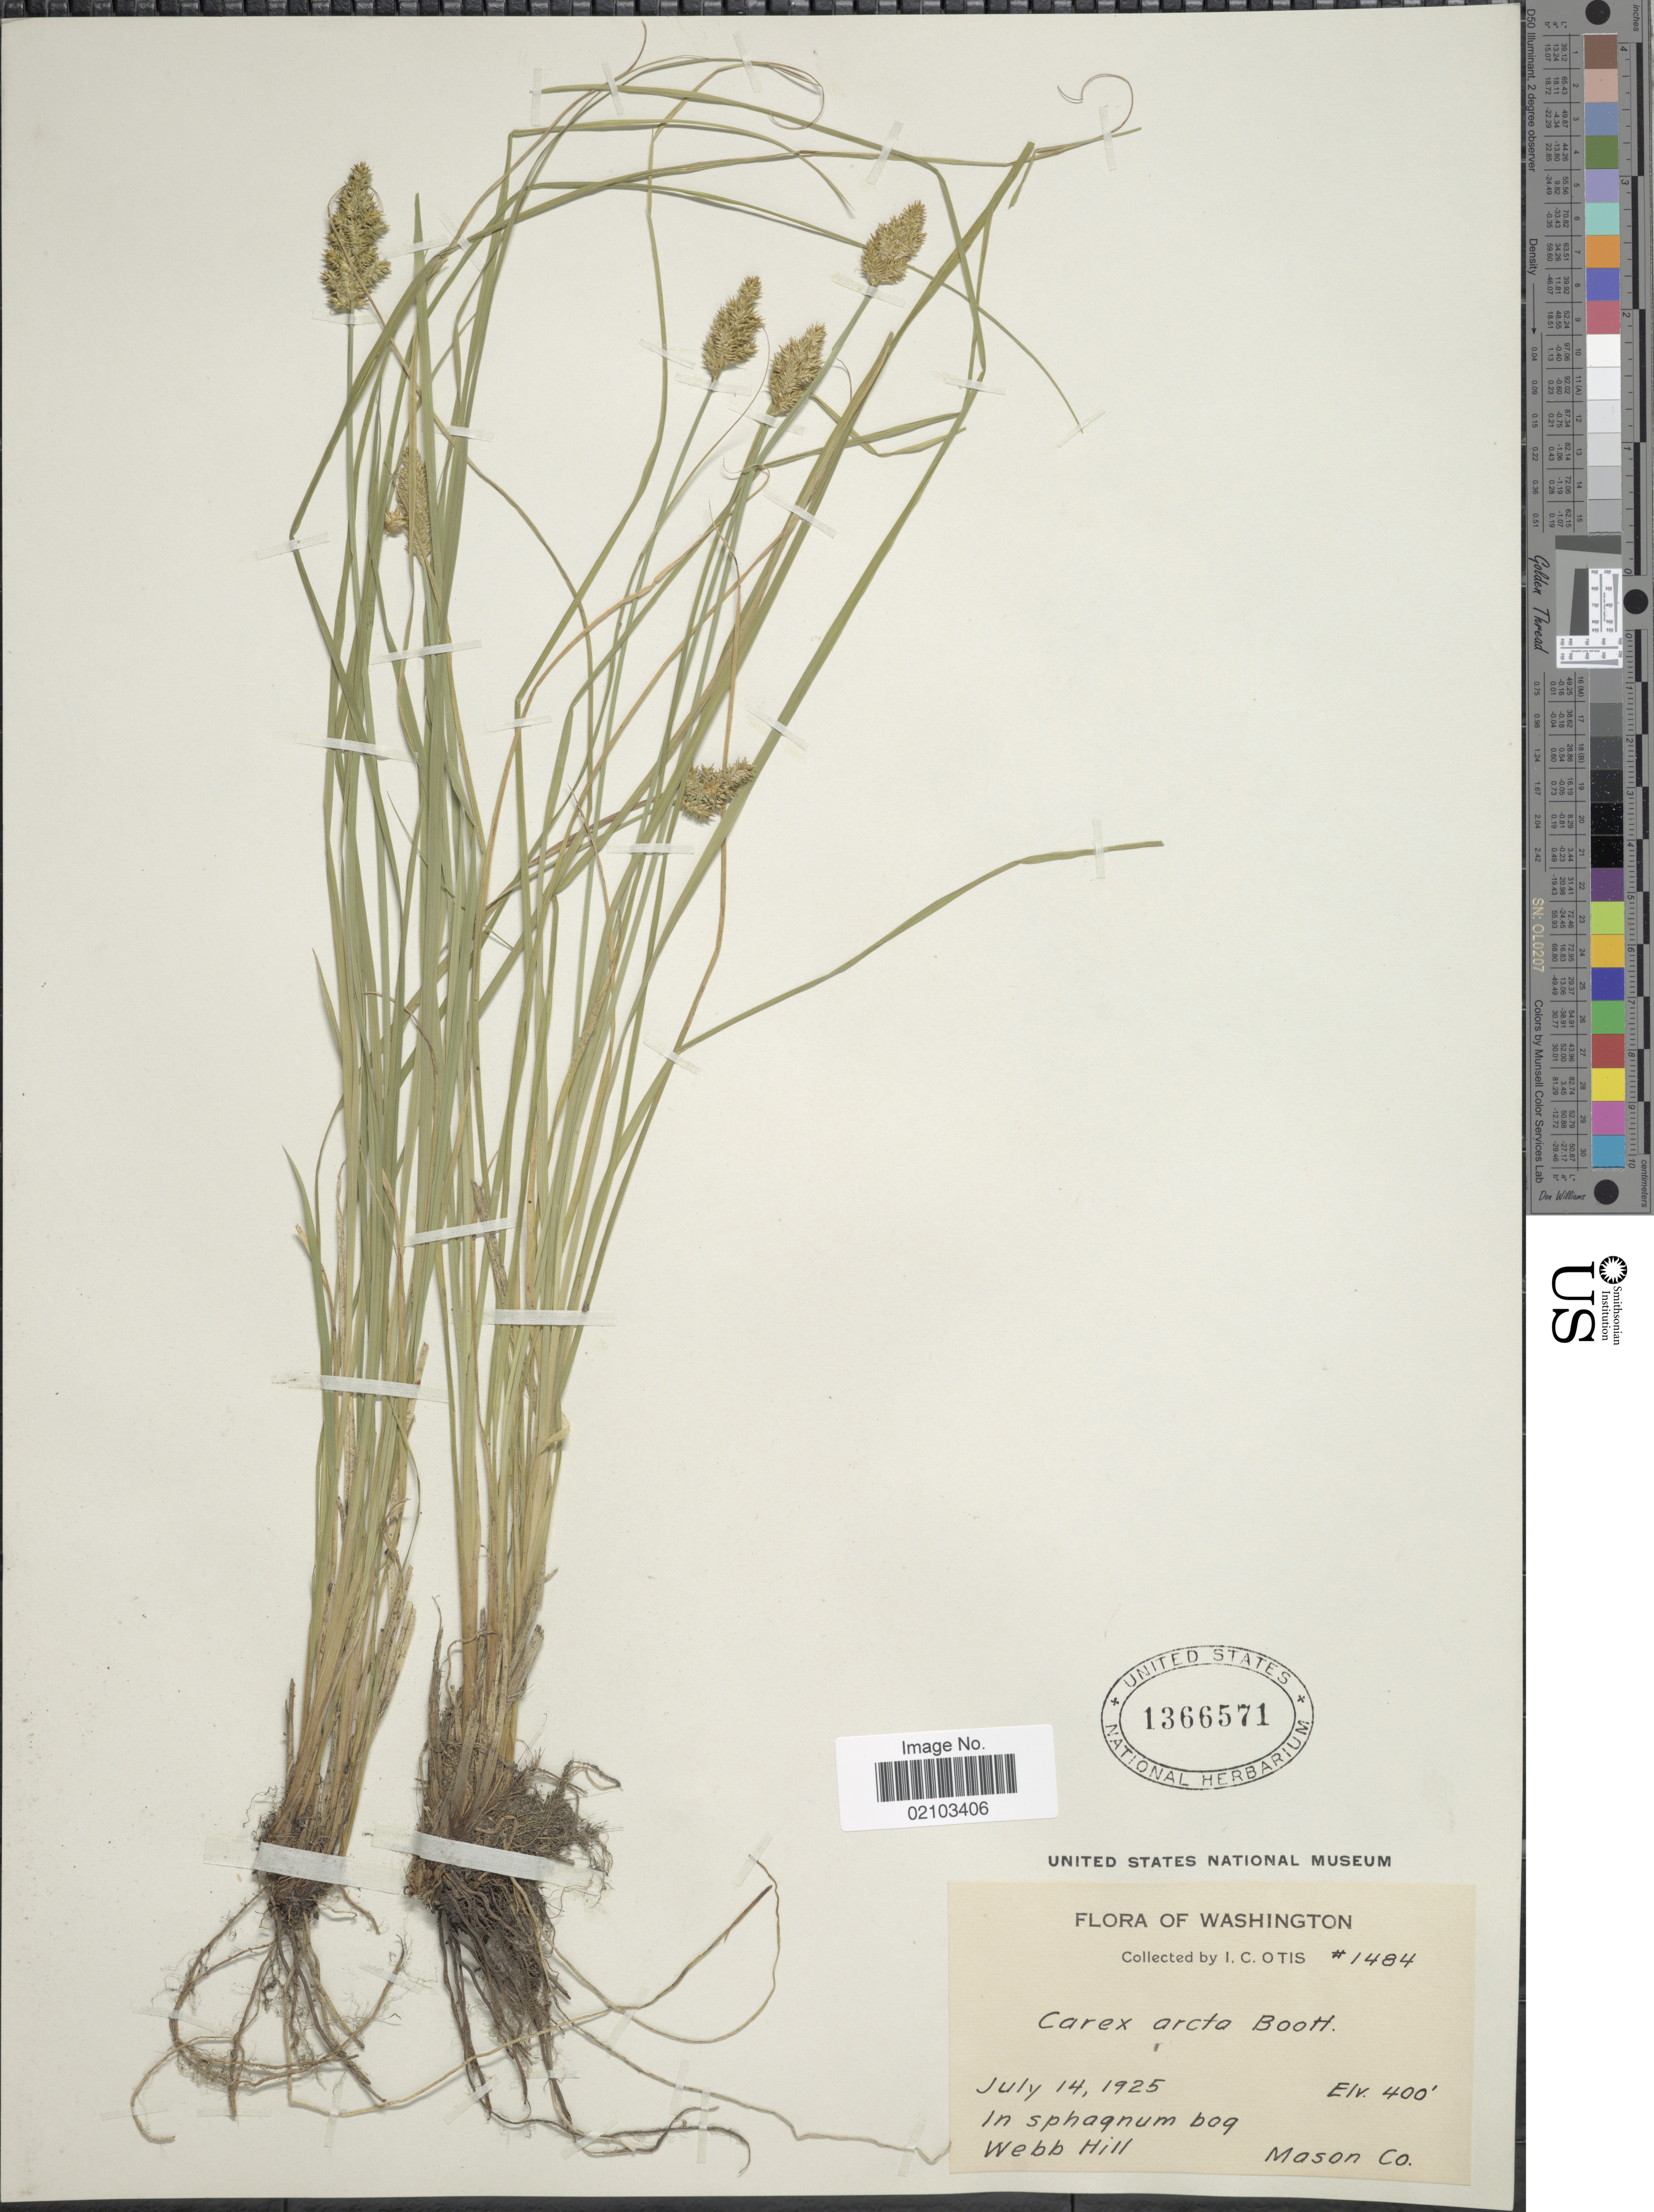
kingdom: Plantae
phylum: Tracheophyta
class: Liliopsida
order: Poales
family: Cyperaceae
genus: Carex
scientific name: Carex arcta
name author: Boott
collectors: I. C. Otis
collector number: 1484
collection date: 1925-07-14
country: United States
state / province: Washington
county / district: Mason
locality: In sphagnum bog. Webb Hill. Mason Co.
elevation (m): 122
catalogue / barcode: US 1366571